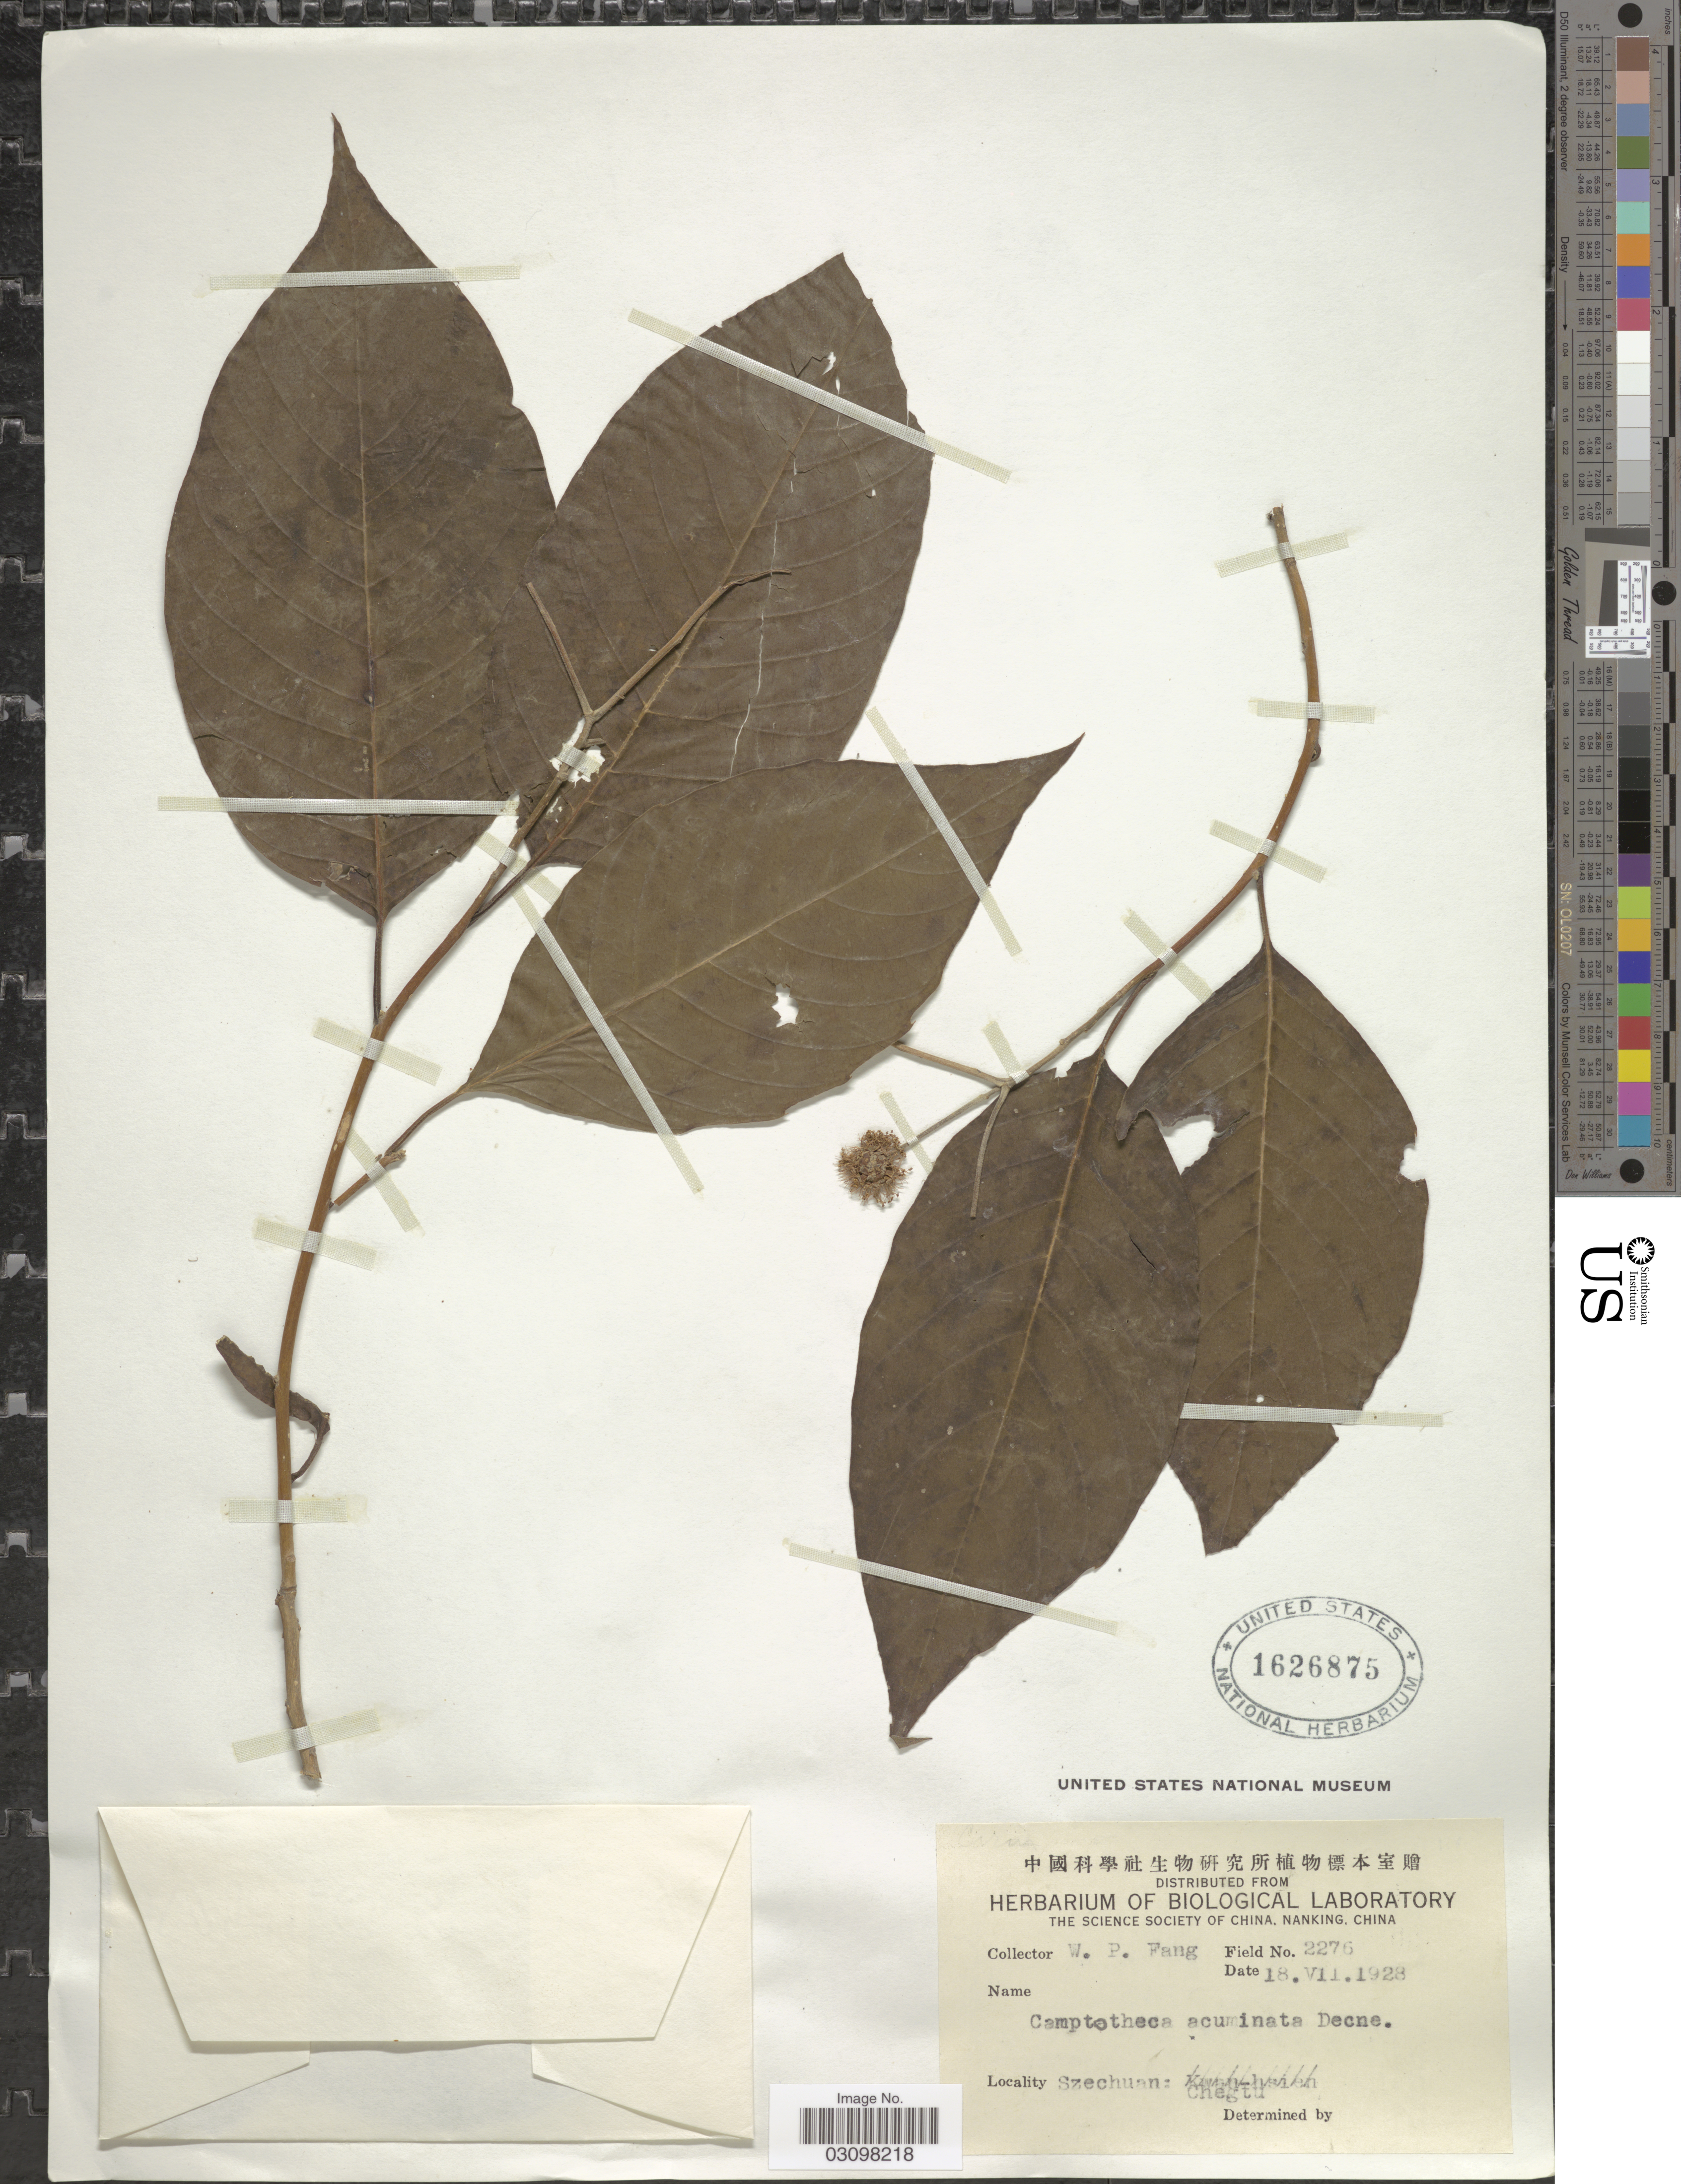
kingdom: Plantae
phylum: Tracheophyta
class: Magnoliopsida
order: Cornales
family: Nyssaceae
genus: Camptotheca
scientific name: Camptotheca acuminata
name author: Decne.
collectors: W. P. Fang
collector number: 2276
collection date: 1928-07-18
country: China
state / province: Sichuan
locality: Szechuan: Chegtu.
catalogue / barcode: US 1626875